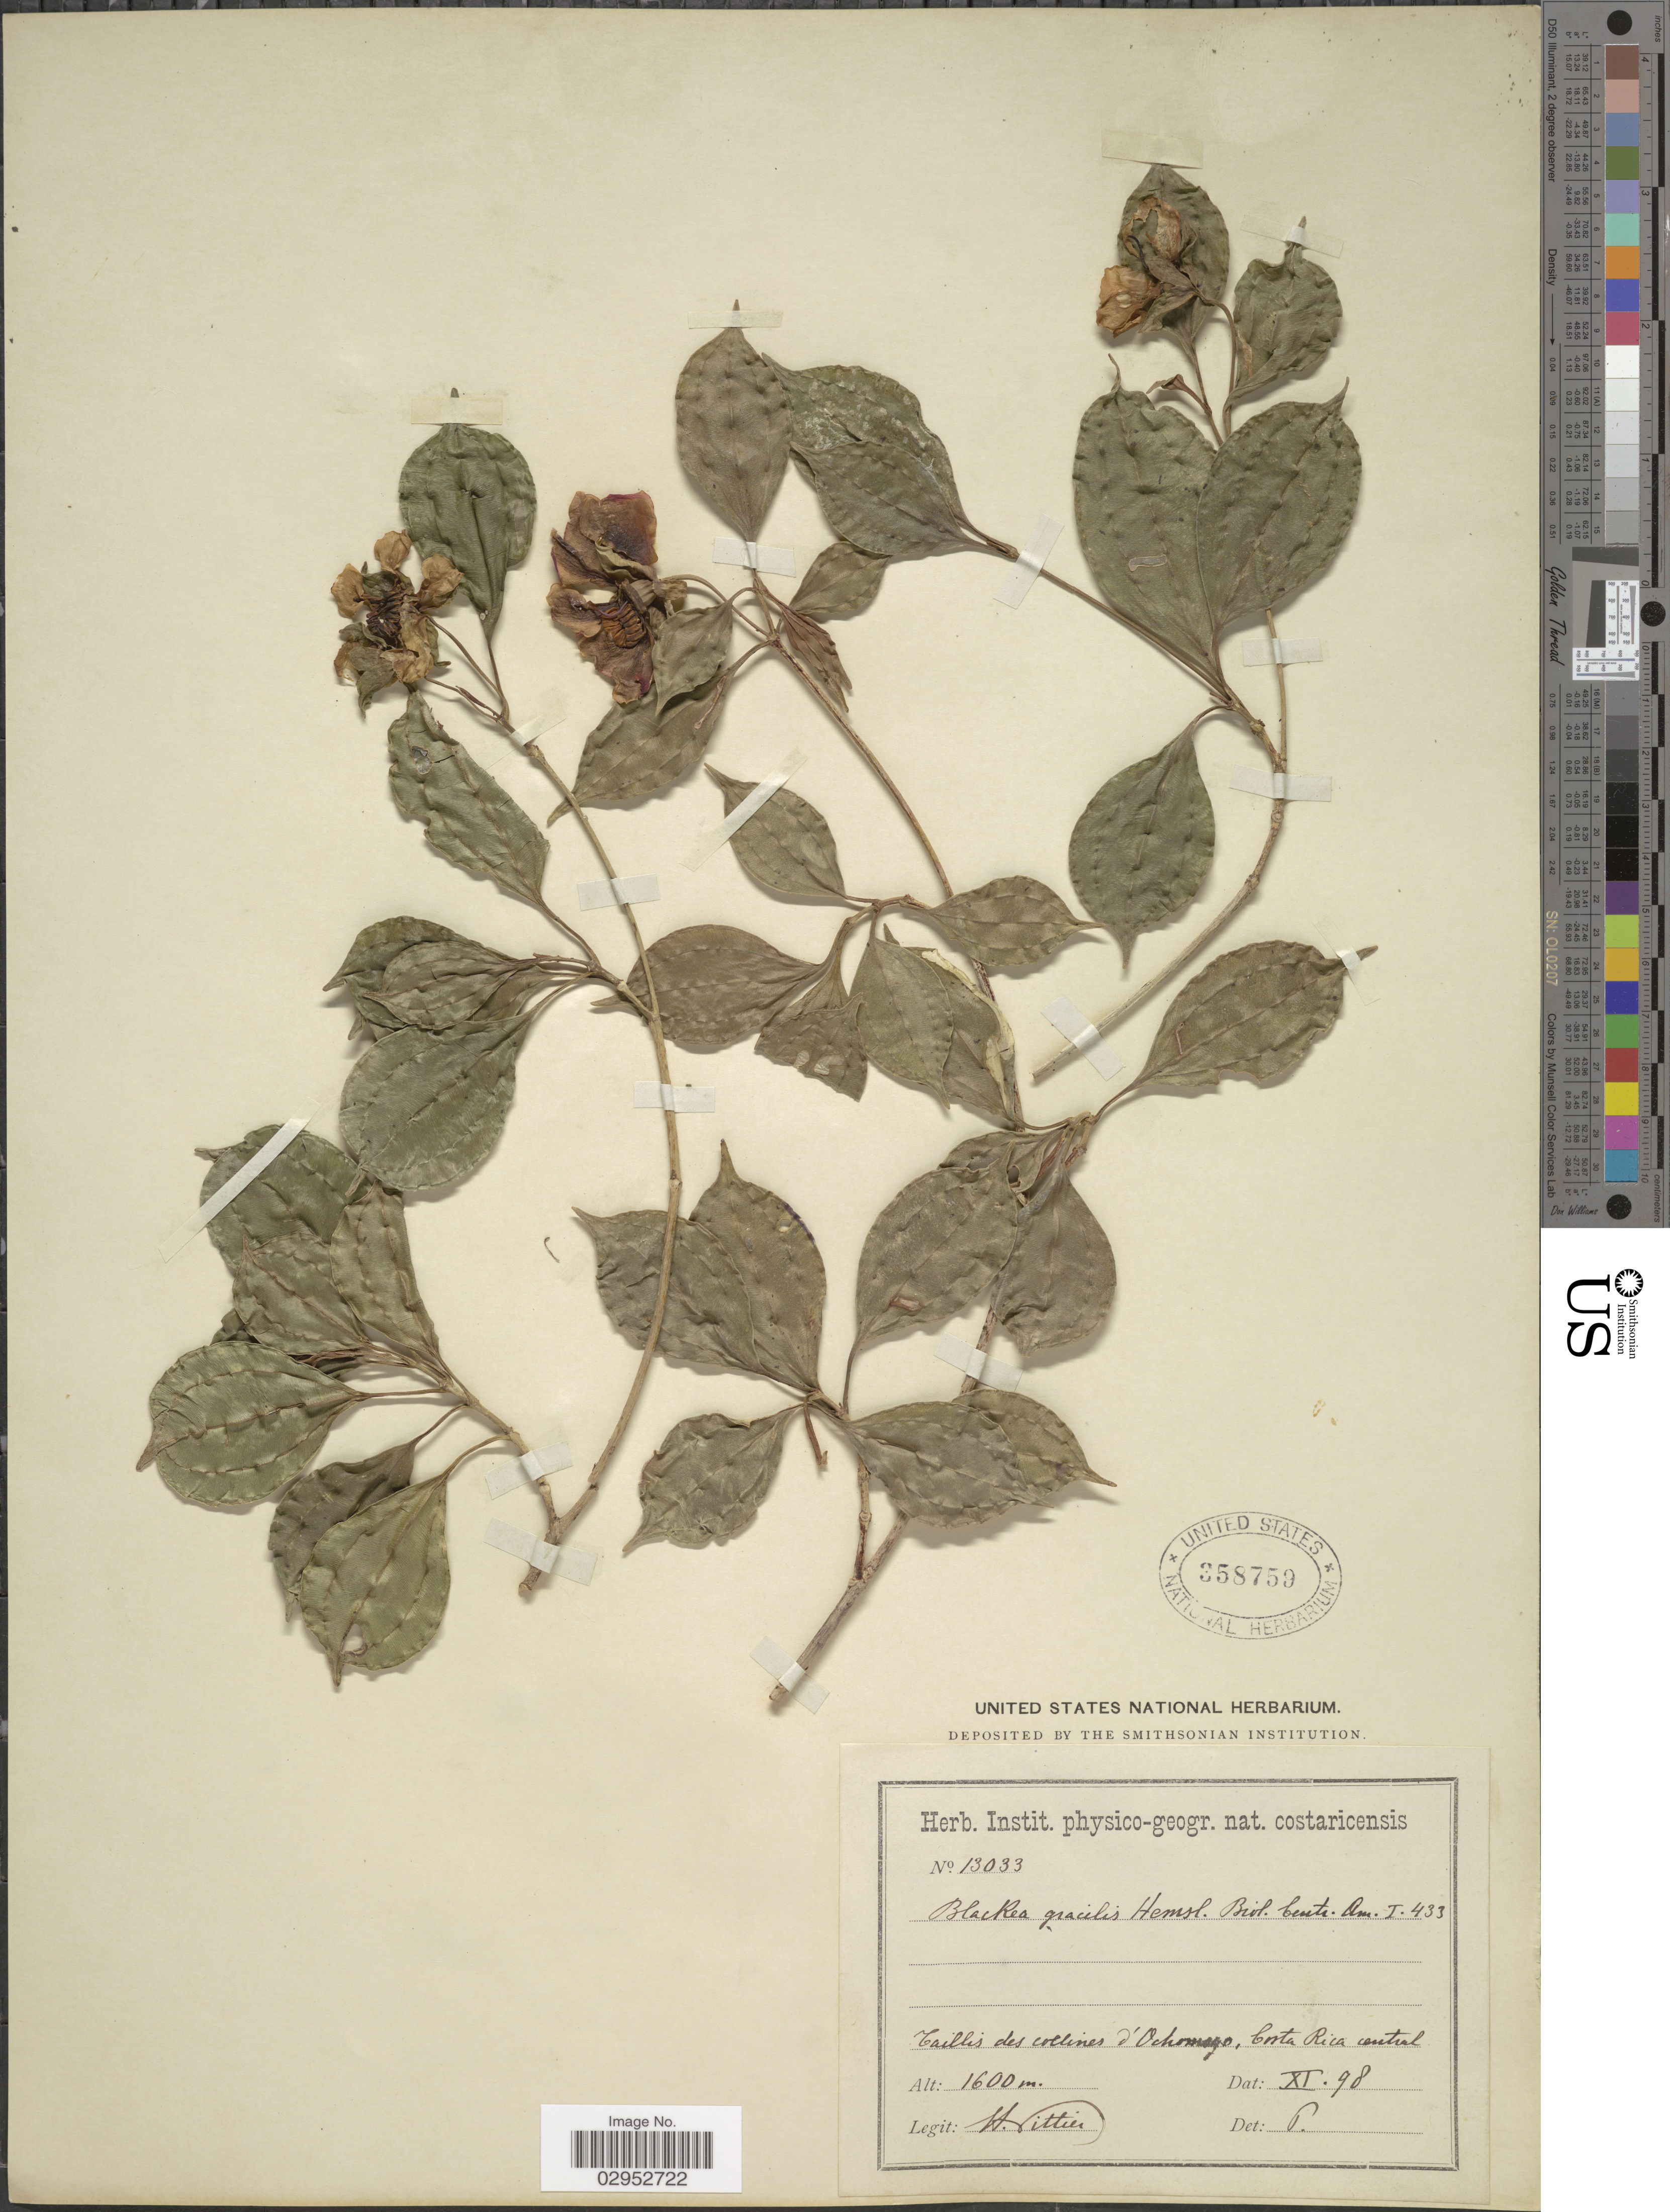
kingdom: Plantae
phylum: Tracheophyta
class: Magnoliopsida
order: Myrtales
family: Melastomataceae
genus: Blakea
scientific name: Blakea gracilis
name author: Hemsl.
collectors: H. F. Pittier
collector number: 13033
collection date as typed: Transcribed d/m/y: /11/98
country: Costa Rica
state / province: Cartago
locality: Taillis des collines d'Ochomogo, Costa Rica central.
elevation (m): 1600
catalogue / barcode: US 358759